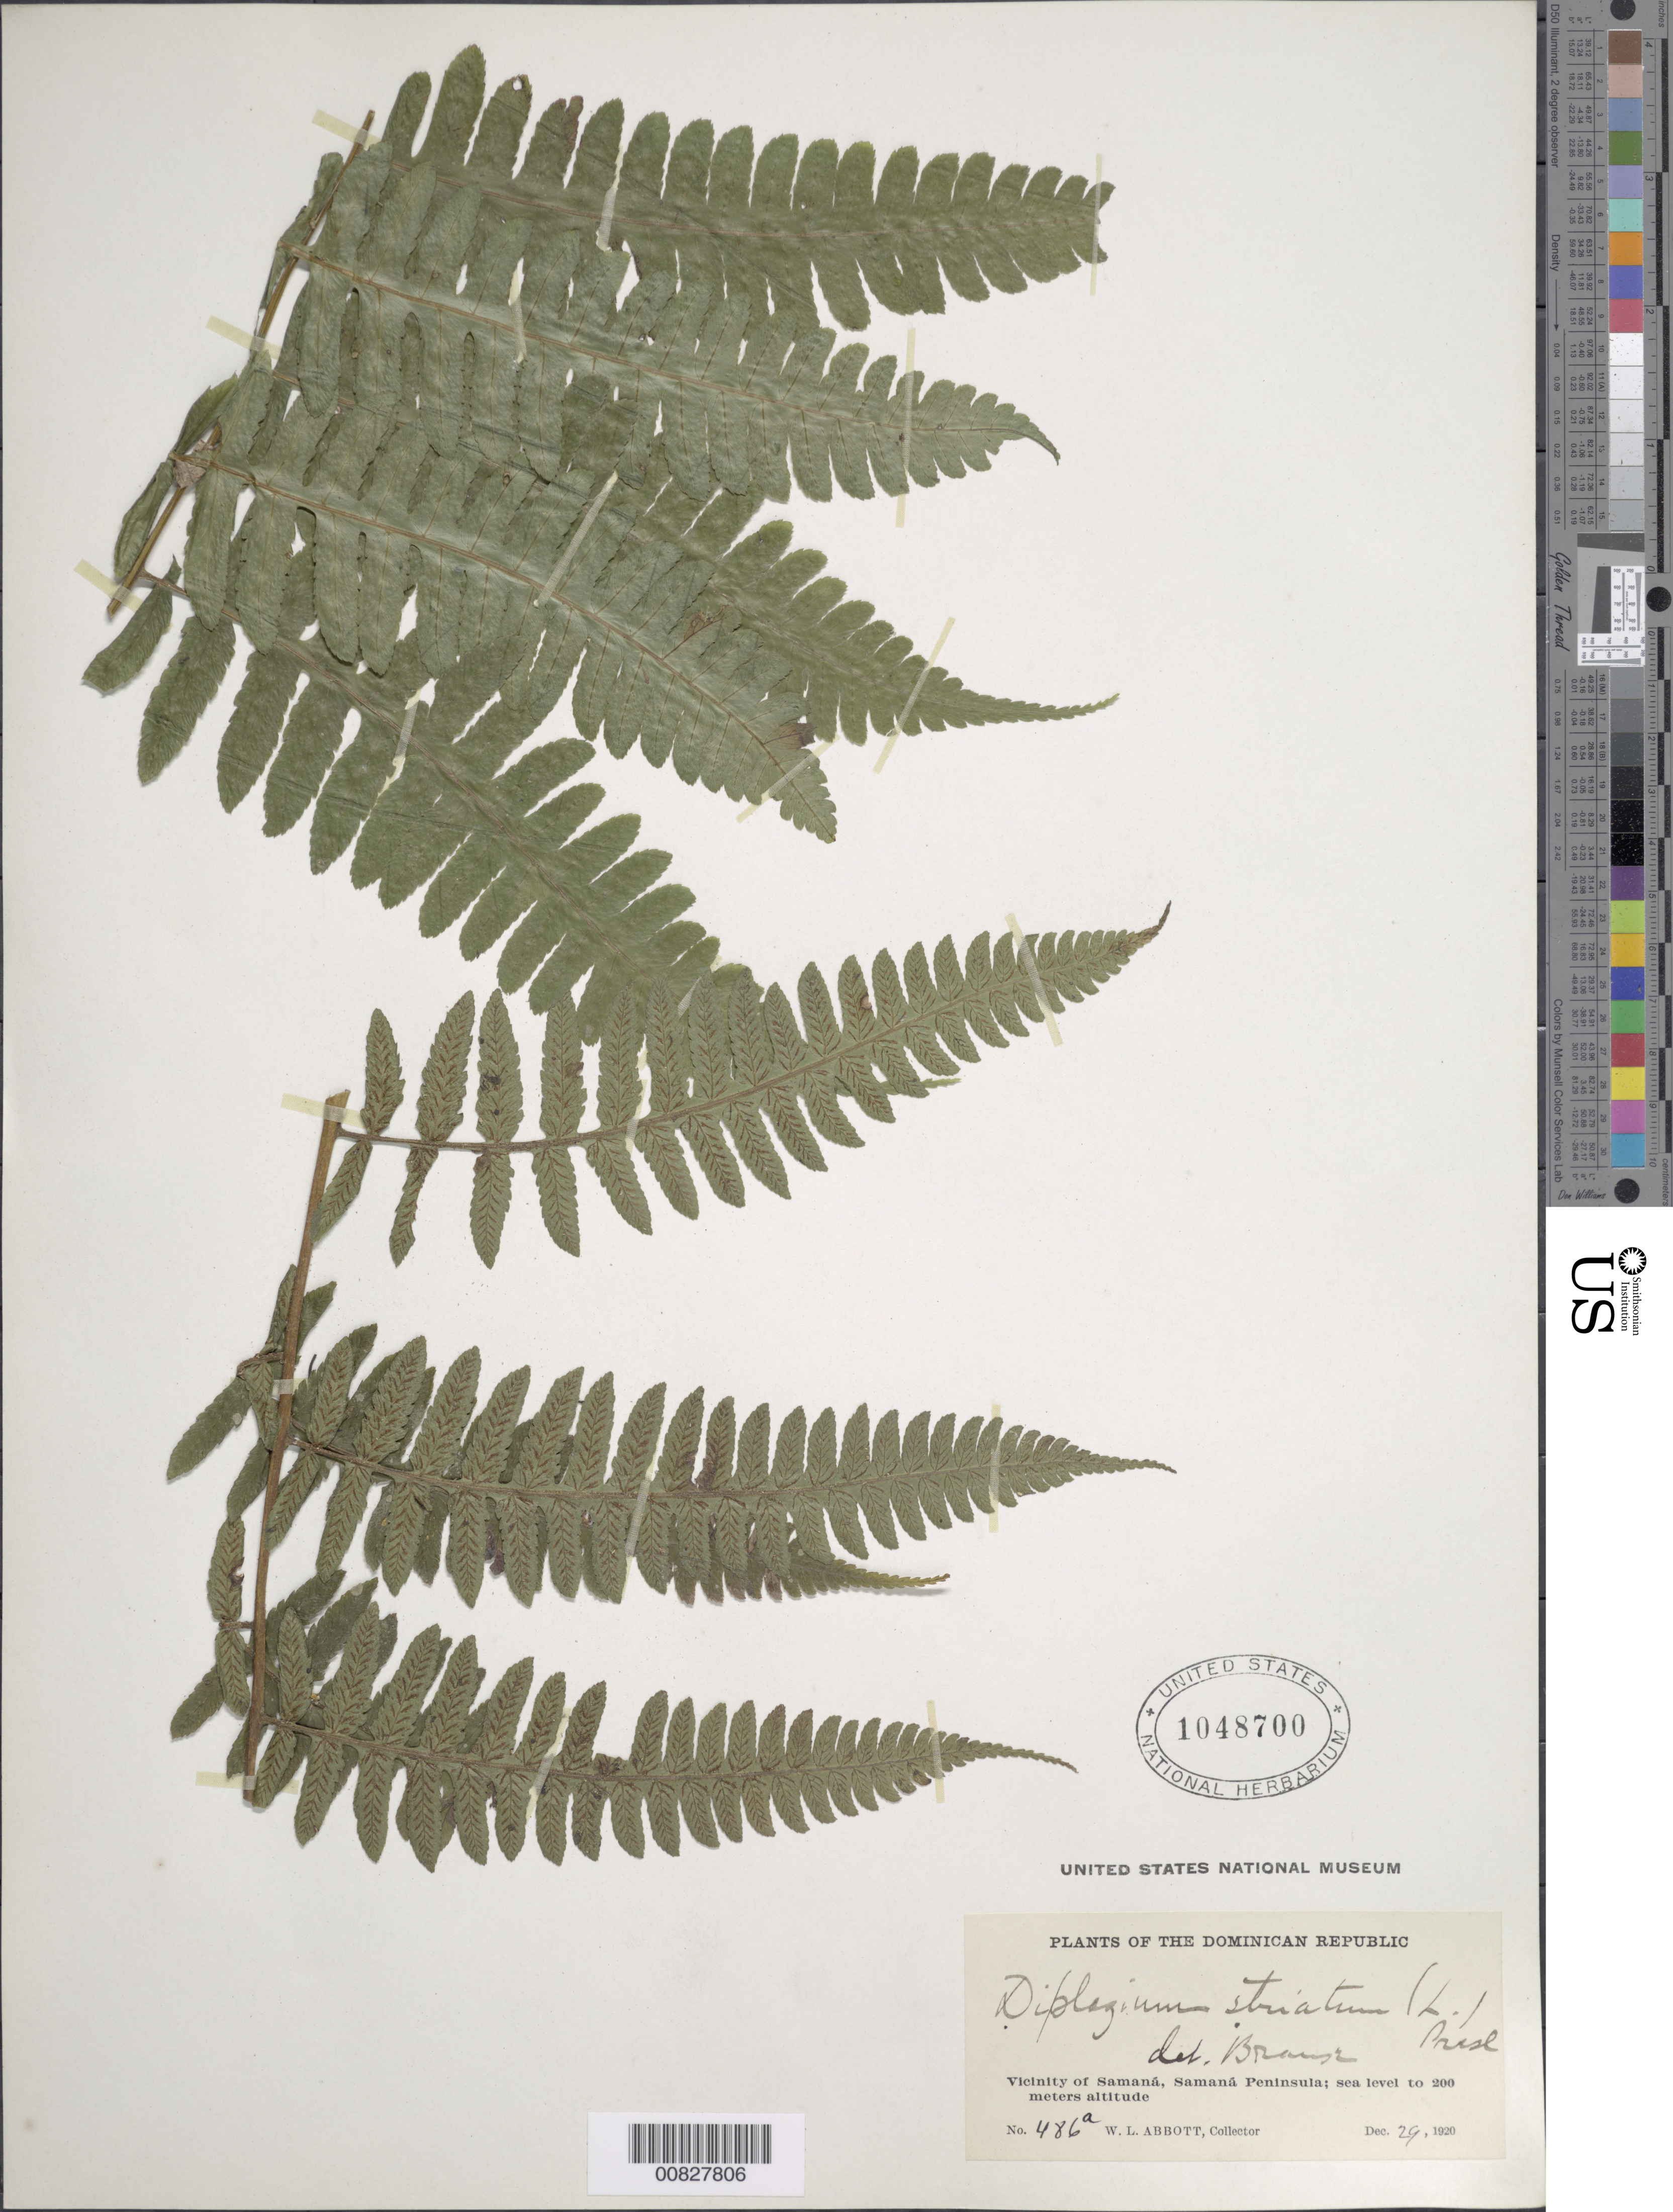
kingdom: Plantae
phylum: Tracheophyta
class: Polypodiopsida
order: Polypodiales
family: Athyriaceae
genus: Diplazium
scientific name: Diplazium striatum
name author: (L.) C. Presl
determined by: Brause, G. G. W.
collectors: W. L. Abbott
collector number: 486a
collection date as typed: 29 Dec 1920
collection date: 1920-12-29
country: Dominican Republic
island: Hispaniola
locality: Samaná vicinity, Samaná Peninsula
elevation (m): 0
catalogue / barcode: US 1048700